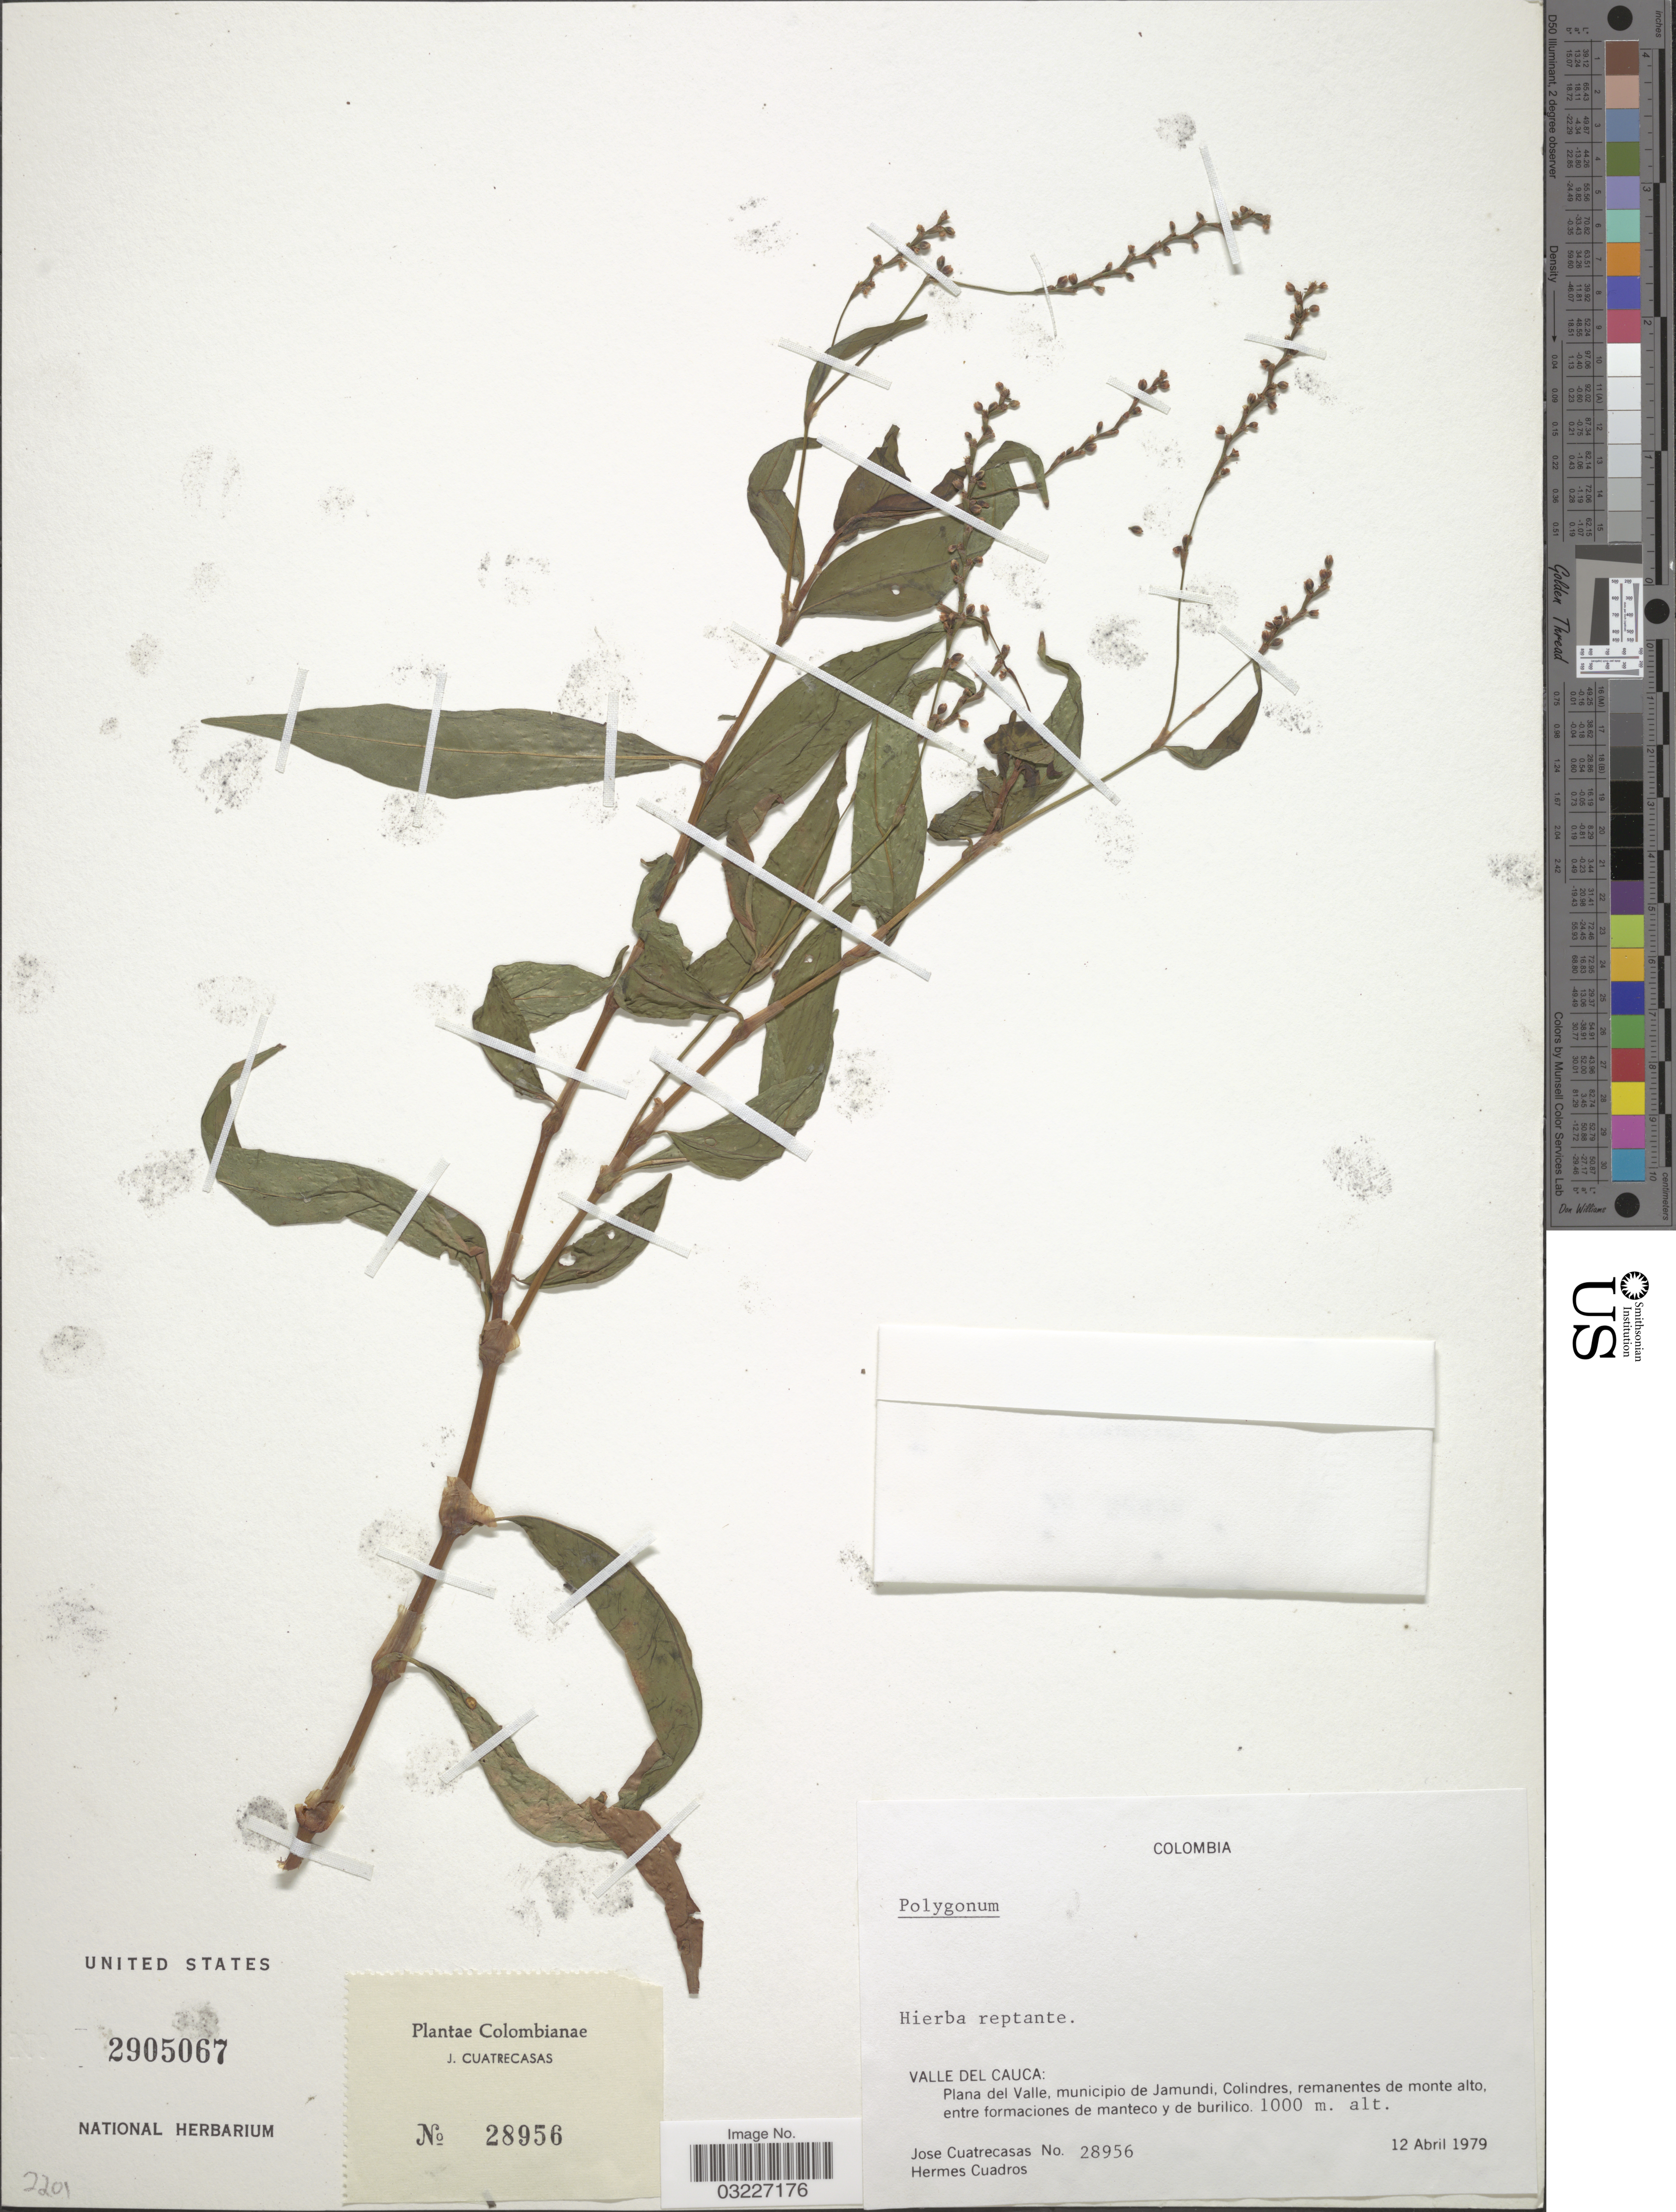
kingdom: Plantae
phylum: Tracheophyta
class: Magnoliopsida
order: Caryophyllales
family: Polygonaceae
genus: Polygonum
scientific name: Polygonum sp.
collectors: J. Cuatrecasas & H. Cuadros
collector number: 28956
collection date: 1979-04-12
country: Colombia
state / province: Valle del Cauca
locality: Plana del Valle, municipio de Jamundi, Colindres.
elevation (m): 1000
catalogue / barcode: US 2905067